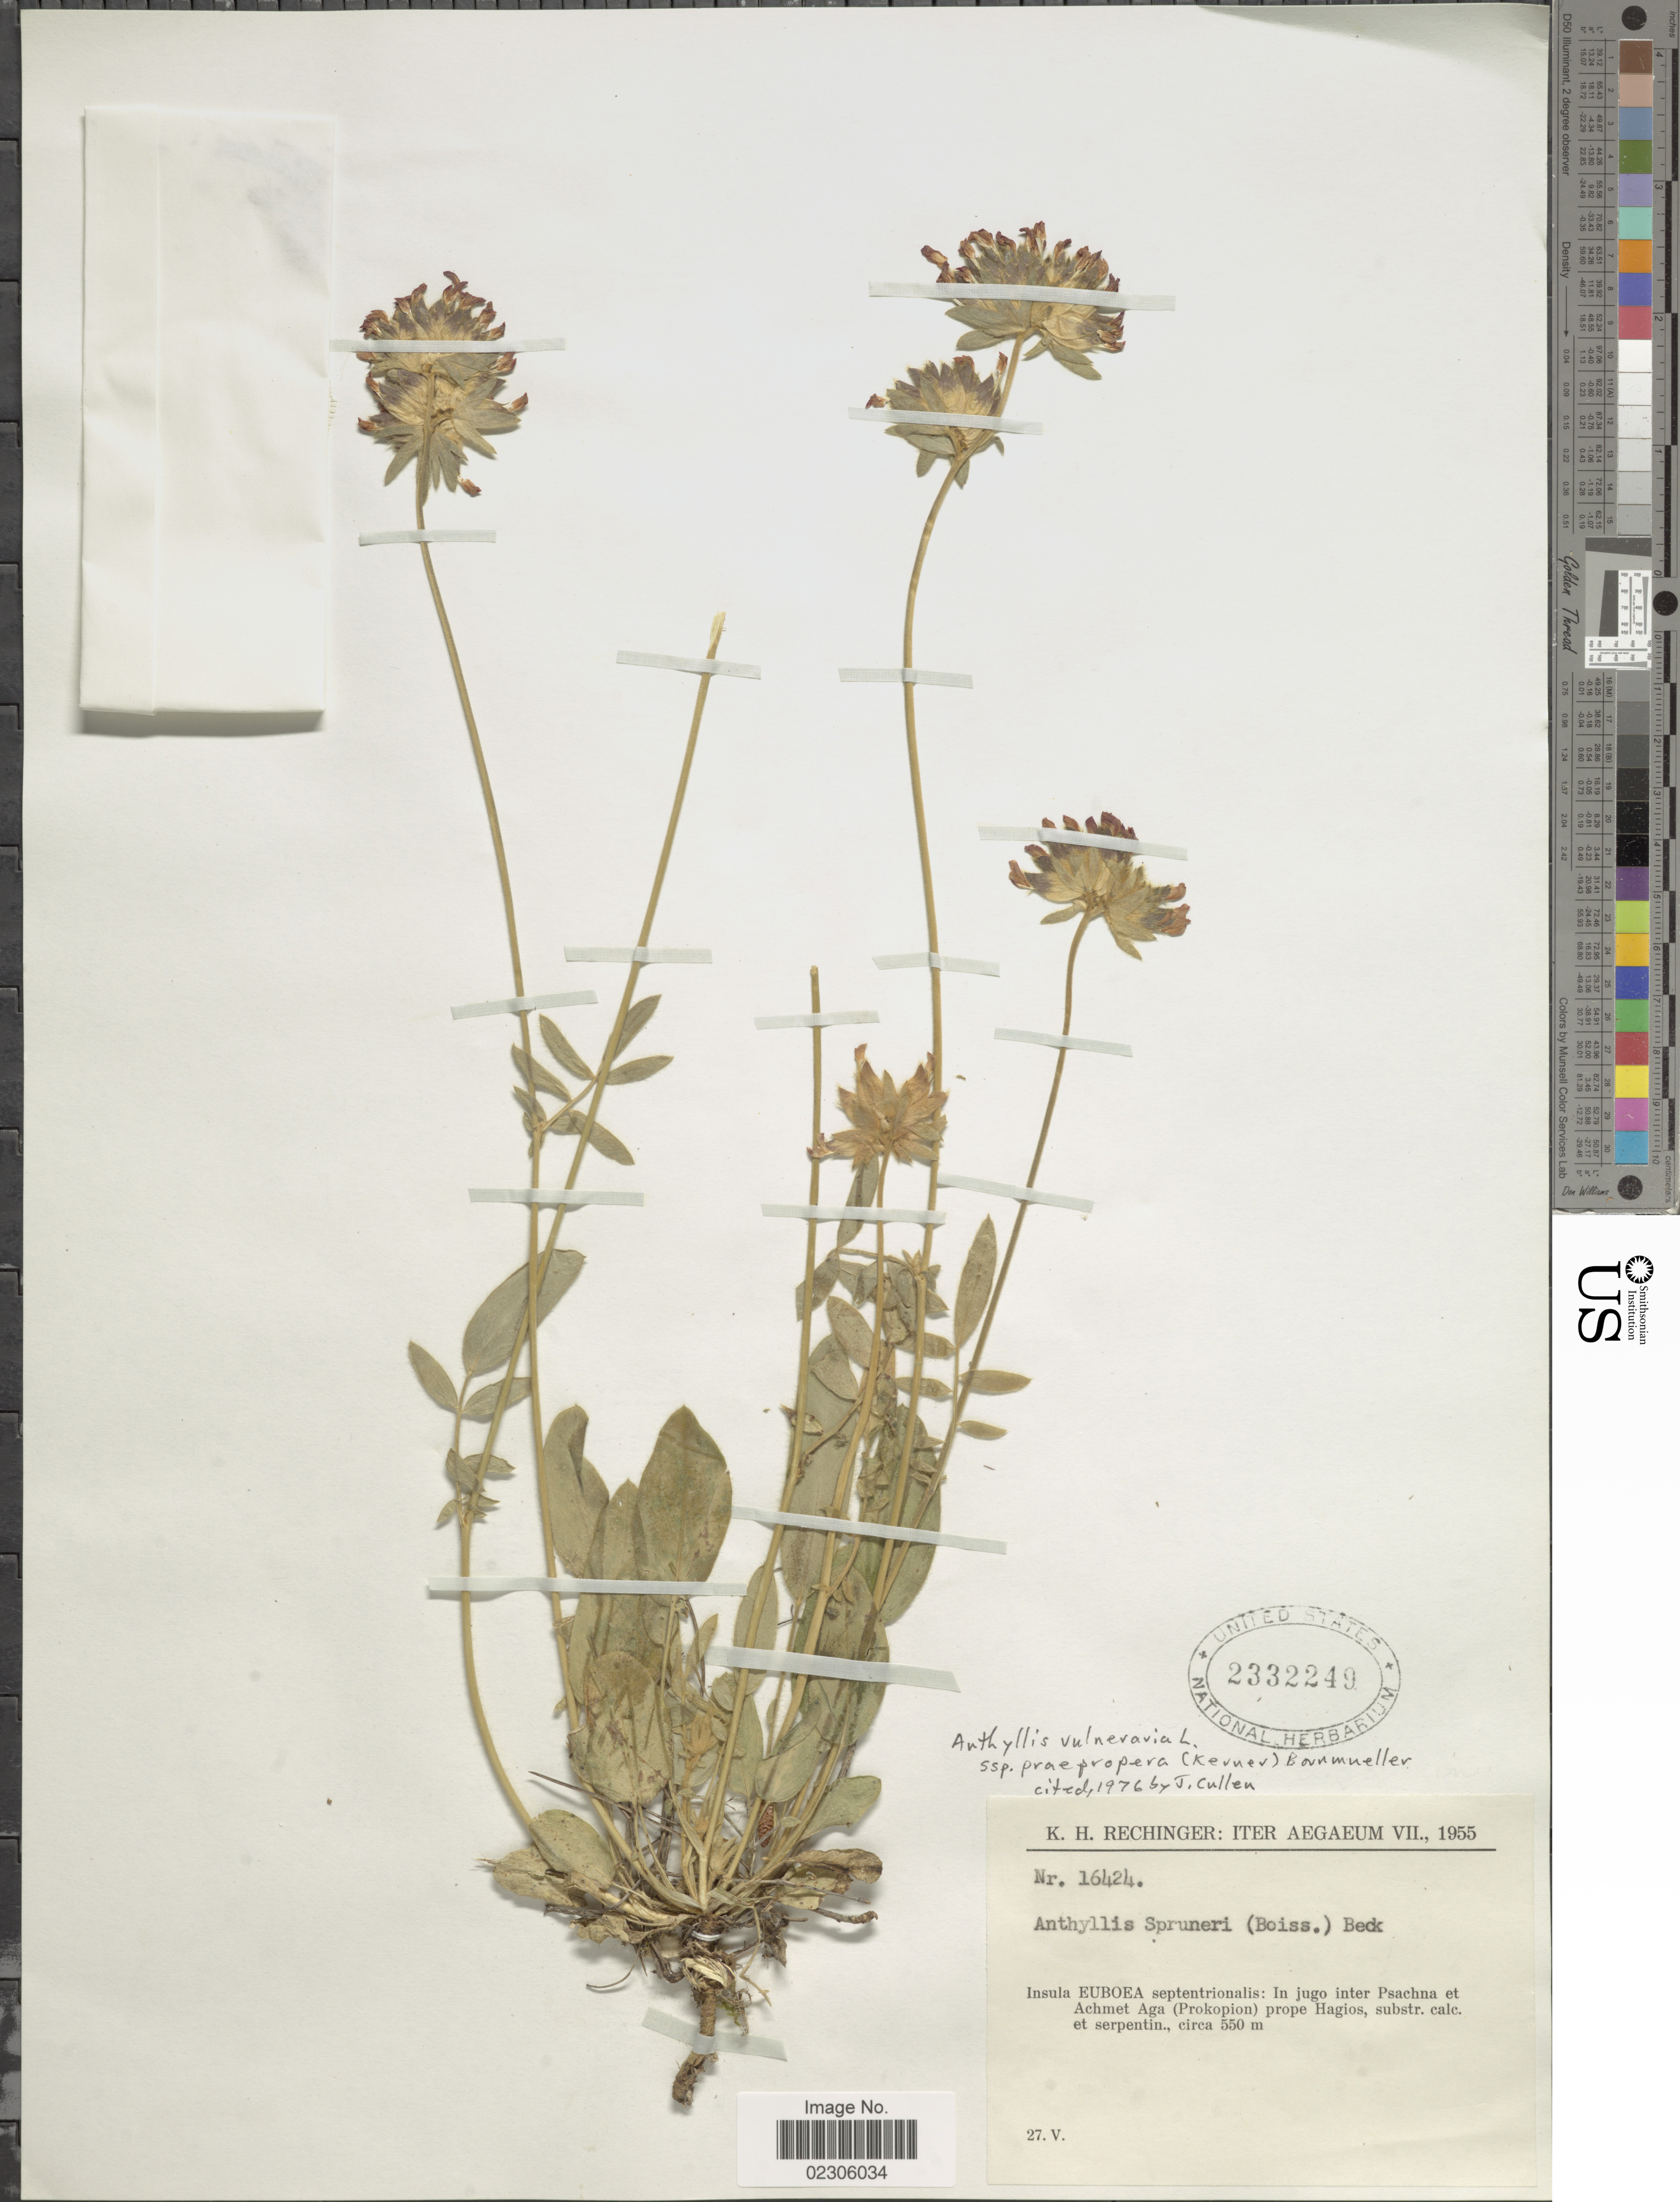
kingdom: Plantae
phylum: Tracheophyta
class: Magnoliopsida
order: Fabales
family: Fabaceae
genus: Anthyllis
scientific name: Anthyllis vulneraria subsp. praepropera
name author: Bornm.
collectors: K. H. Rechinger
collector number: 16424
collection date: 1955-05-27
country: Greece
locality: Aegaeum, Insula Euboea septentrionalis, inter Psachna et Achmet Aga (Prokopion) prope Hagios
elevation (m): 550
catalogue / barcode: US 2332249